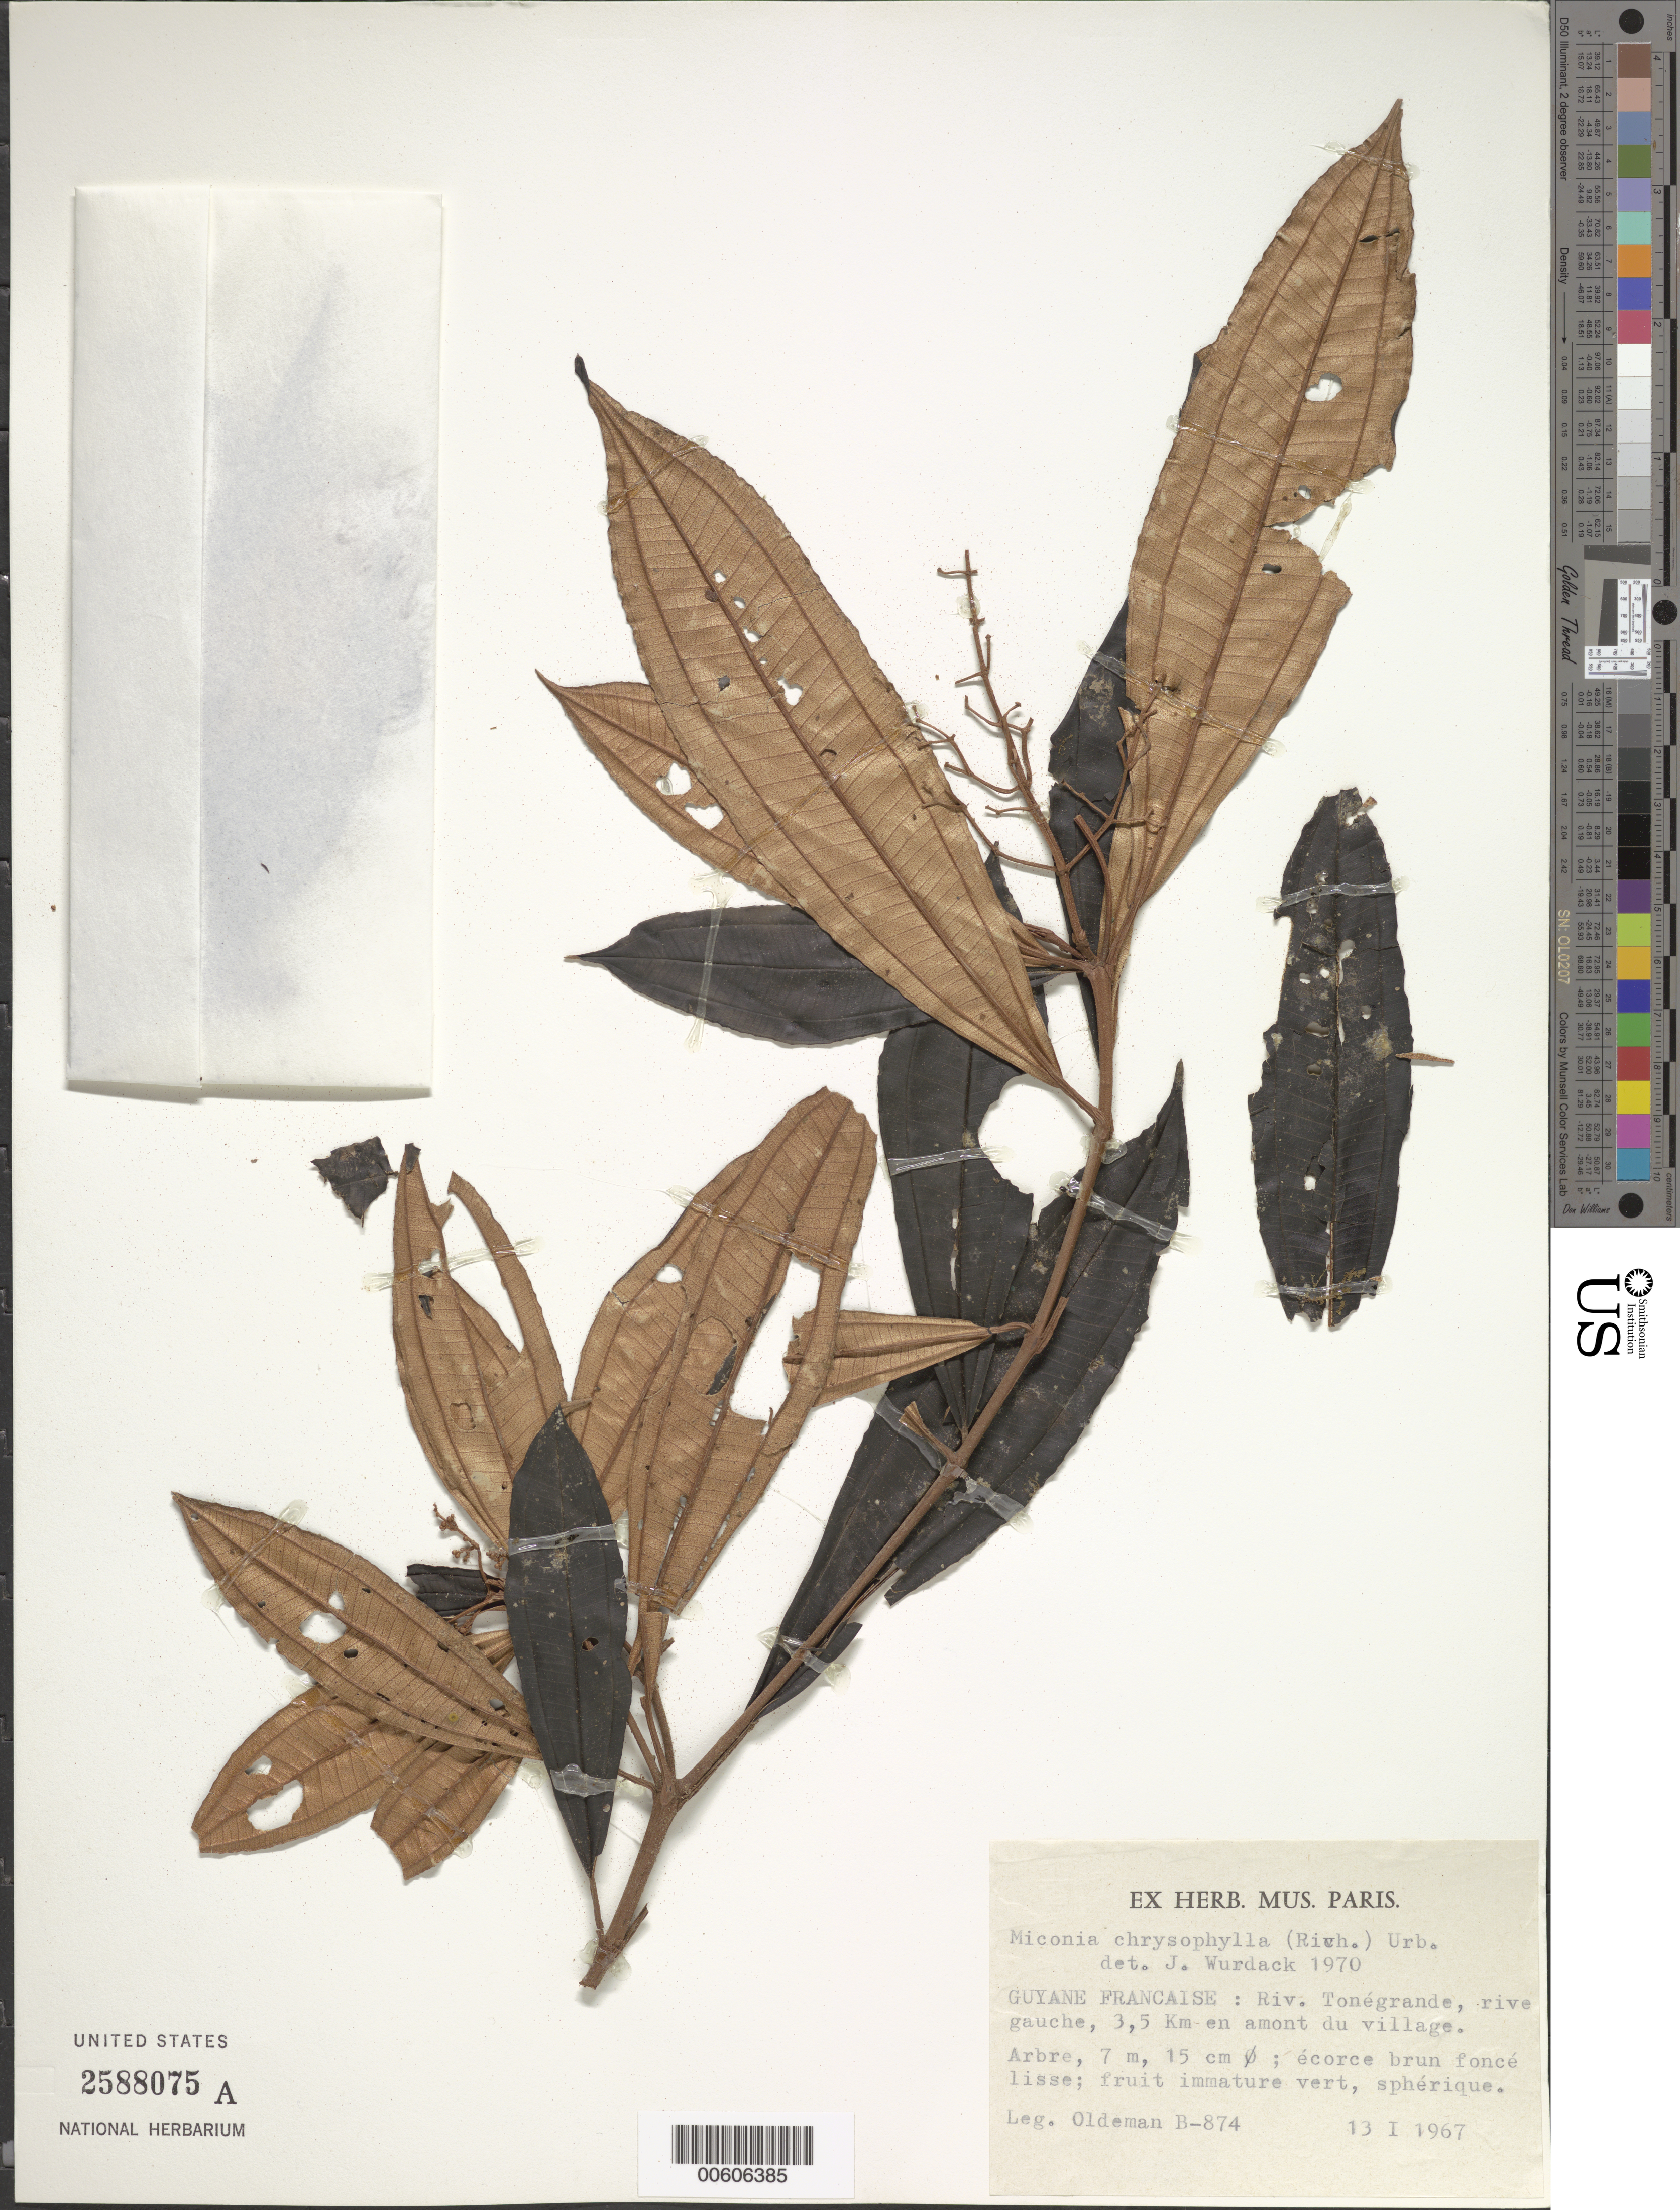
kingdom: Plantae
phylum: Tracheophyta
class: Magnoliopsida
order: Myrtales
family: Melastomataceae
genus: Miconia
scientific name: Miconia chrysophylla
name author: (Rich.) Urb.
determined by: Wurdack, John J., (US), US (UNITED STATES)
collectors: R. Oldeman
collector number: B 874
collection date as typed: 13-Jan-67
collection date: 1967-01-13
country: French Guiana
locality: Rivière Tonégrande, 3.5 km en amont du village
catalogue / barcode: US 2588075A